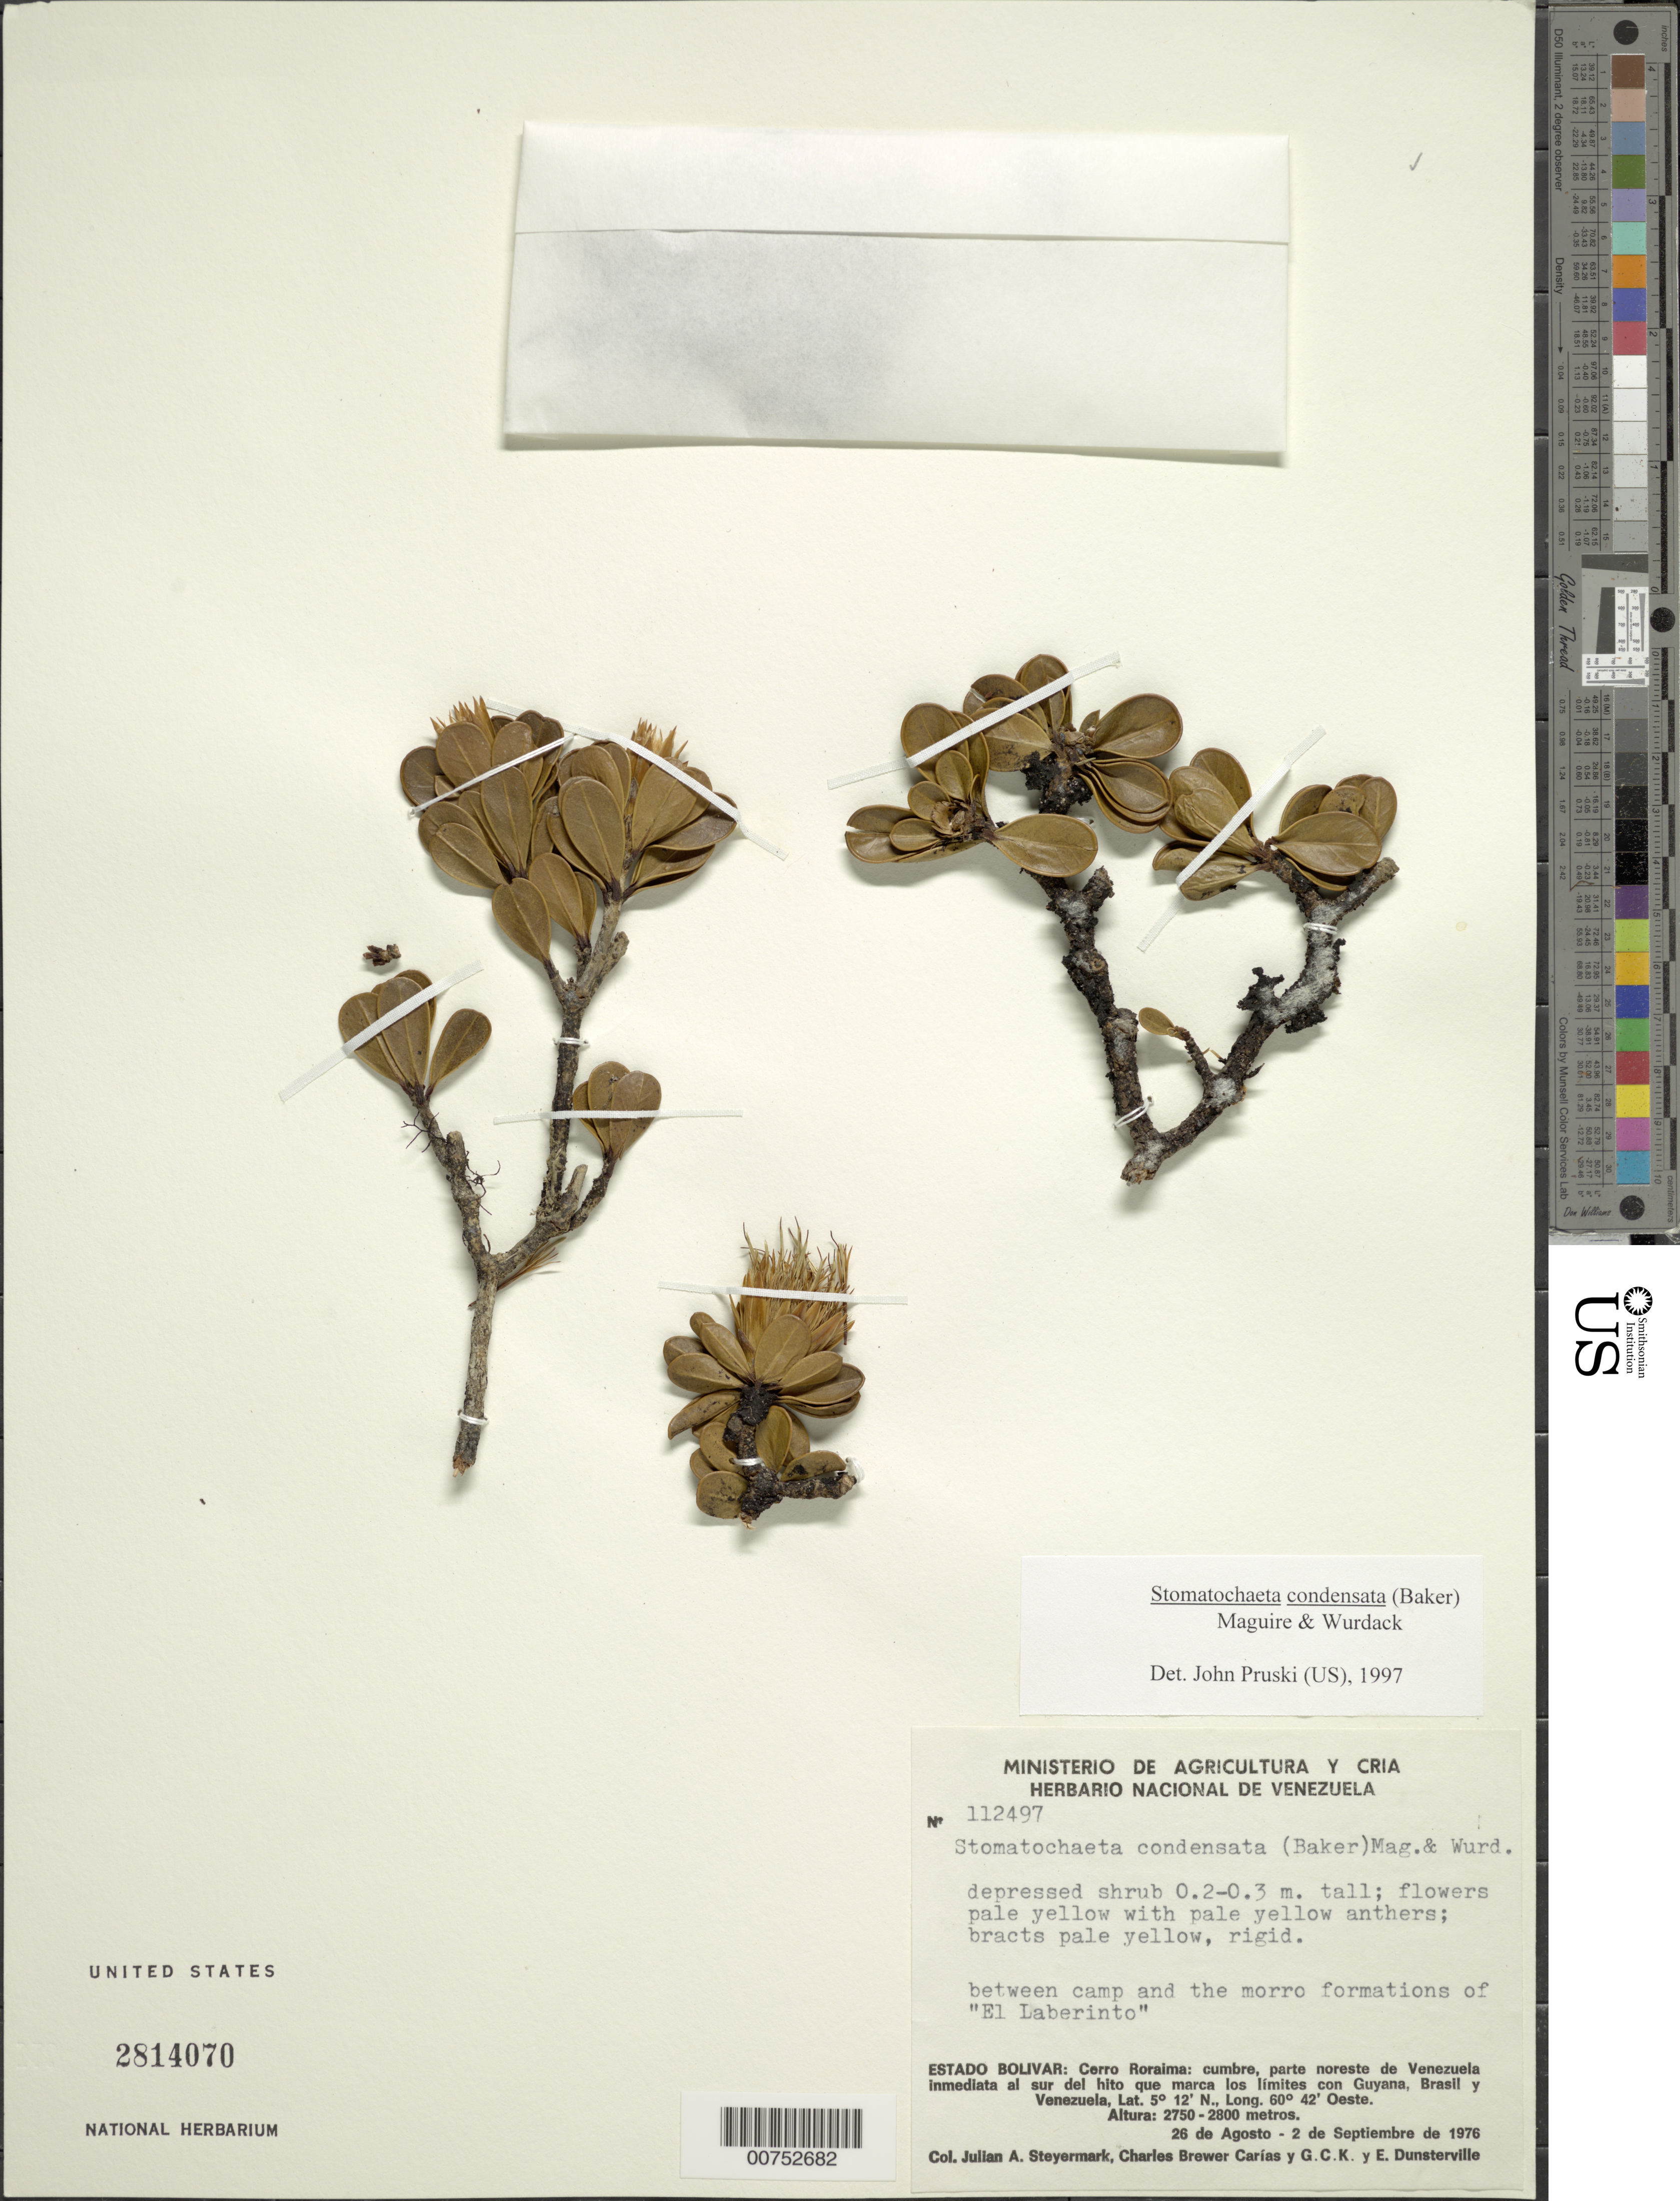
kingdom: Plantae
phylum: Tracheophyta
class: Magnoliopsida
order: Asterales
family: Asteraceae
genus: Stomatochaeta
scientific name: Stomatochaeta condensata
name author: (Baker) Maguire & Wurdack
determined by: Pruski, J. F.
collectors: J. Steyermark, C. Brewer-Carias, G. C. K. Dunsterville & E. Dunsterville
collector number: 112497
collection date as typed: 26-Aug-76 to 2-Sep-76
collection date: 1976-08-26/1976-09-02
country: Venezuela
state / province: Bolívar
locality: Cerro Roraima: parte NE de Venezuela inmediata al S del hito que marca los límites con Guyana, Brasil y Ven. Between camp and the morro formations of "El Laberinto"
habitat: Cumbre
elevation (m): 2750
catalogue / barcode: US 2814070